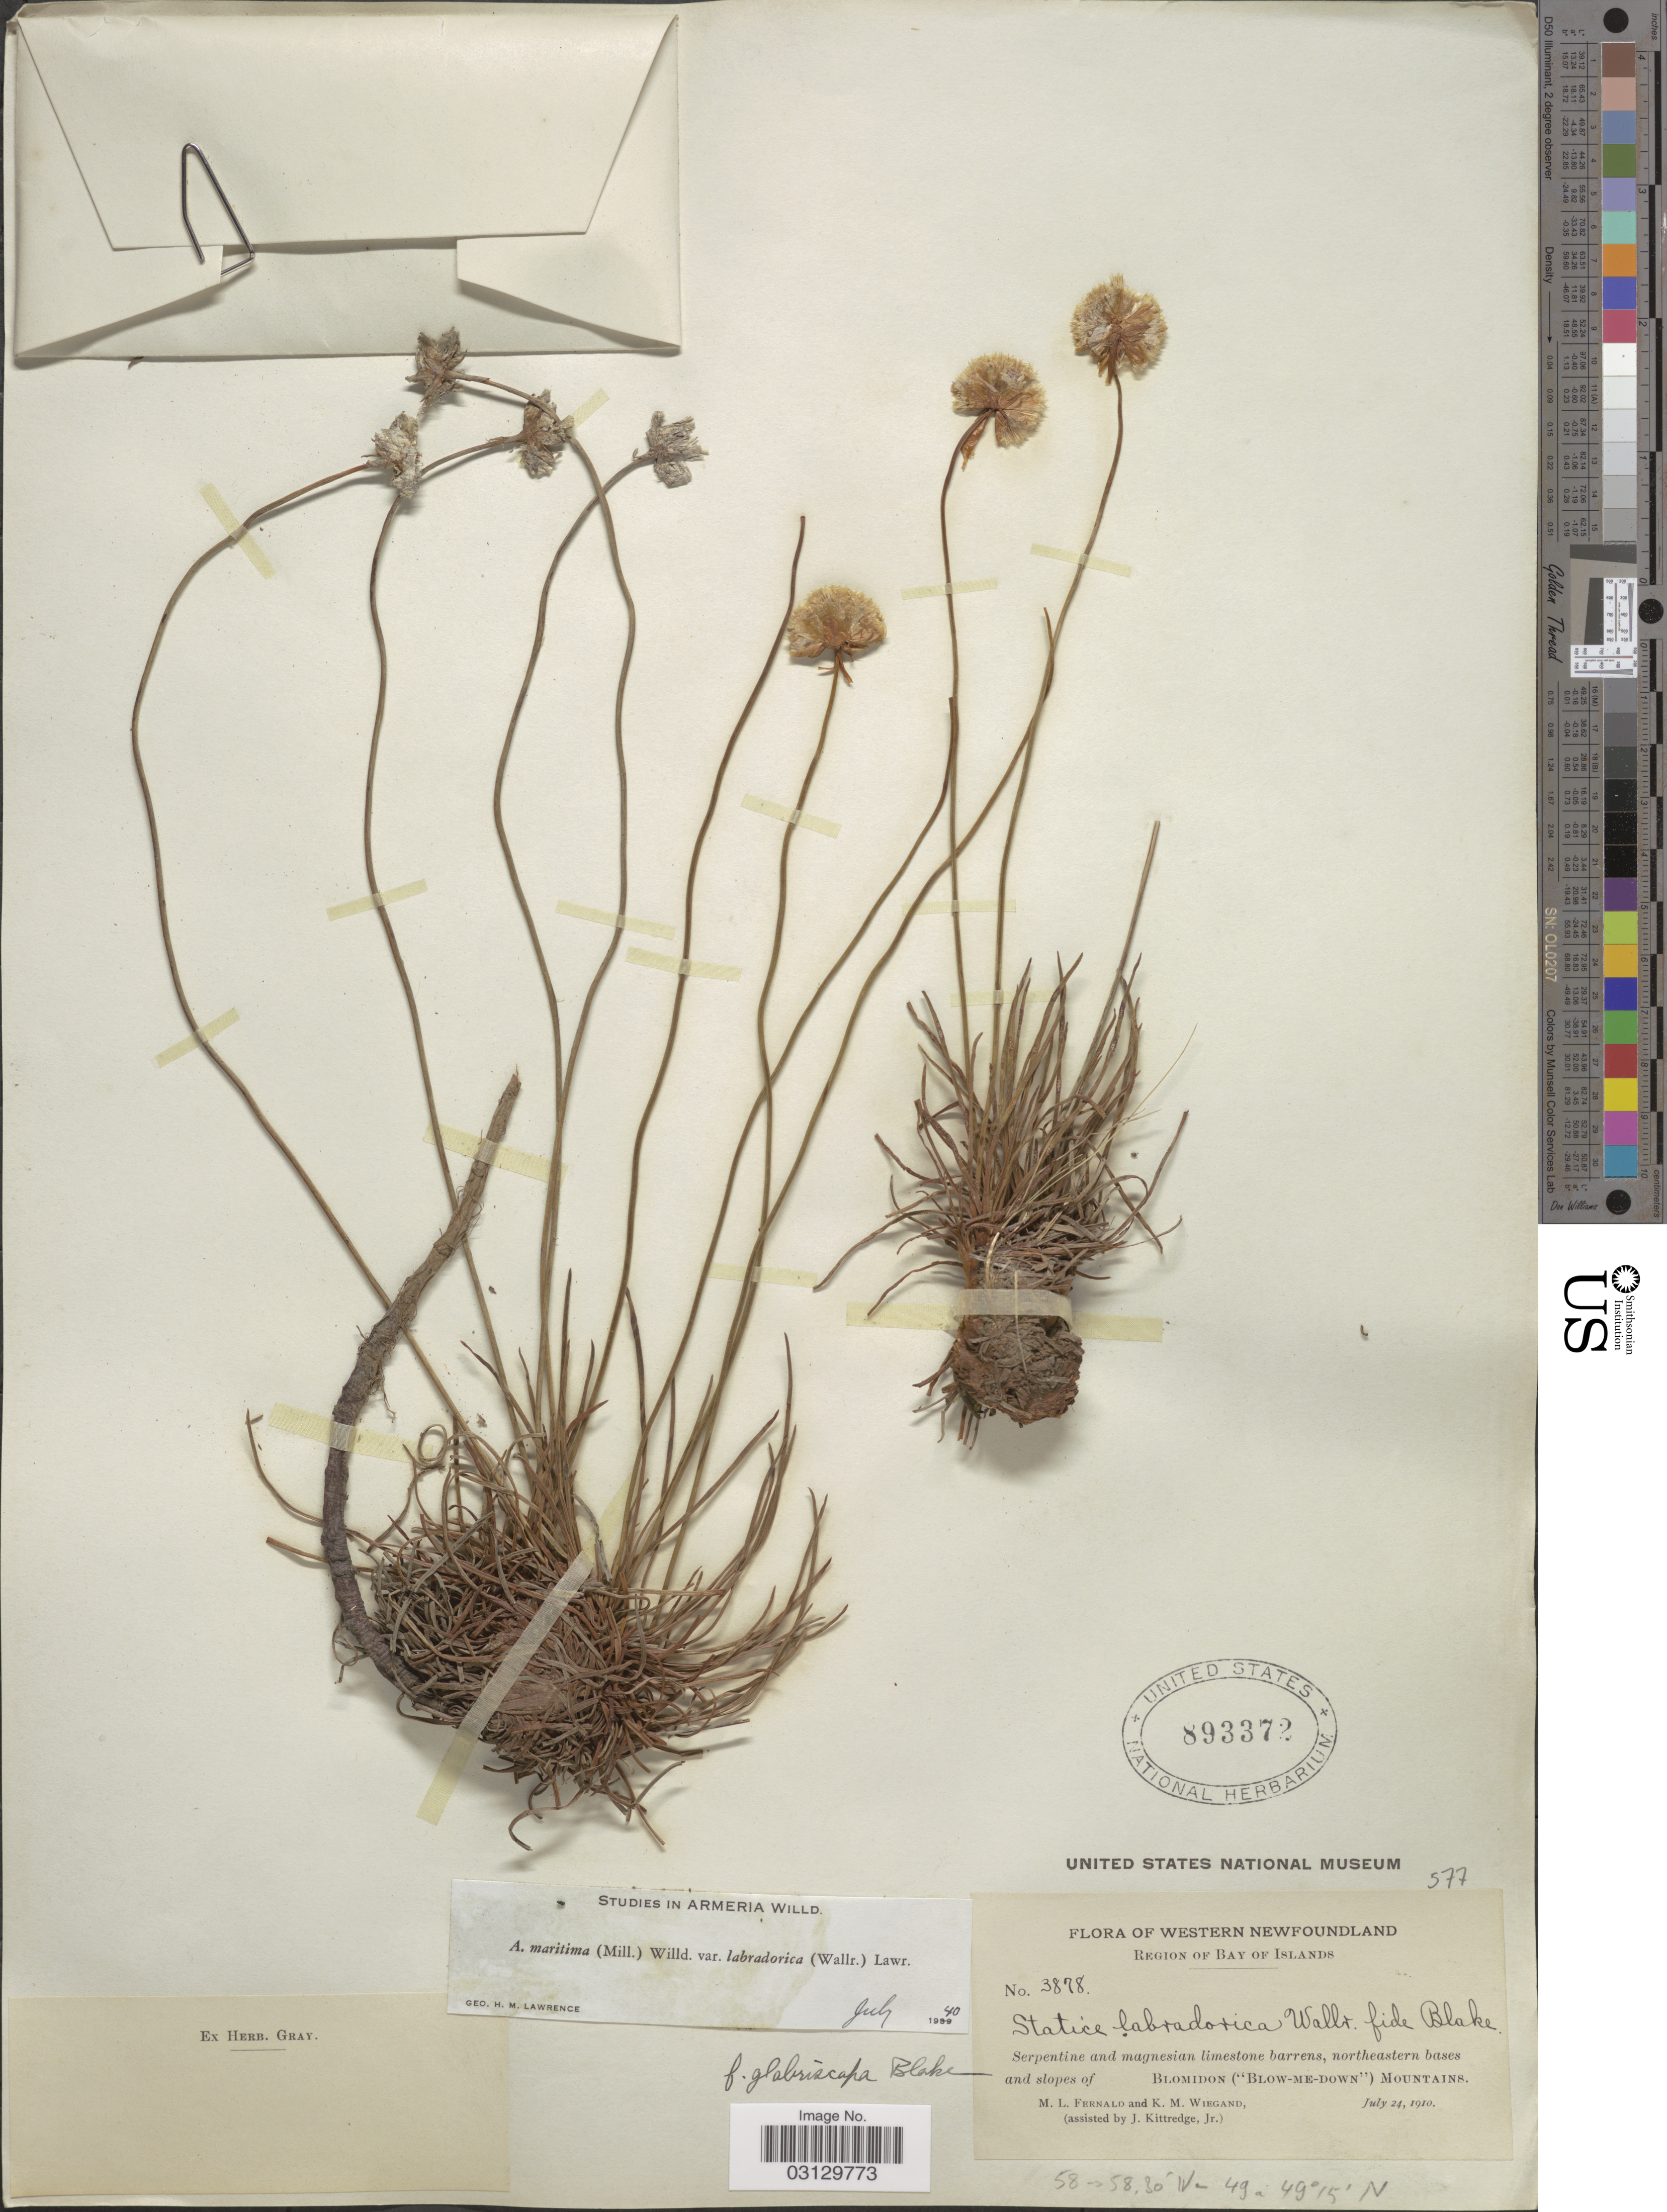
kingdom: Plantae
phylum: Tracheophyta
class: Magnoliopsida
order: Caryophyllales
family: Plumbaginaceae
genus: Armeria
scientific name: Armeria maritima subsp. sibirica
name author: (Turcz. ex Boiss.) Nyman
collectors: M. L. Fernald, K. M. Wiegand & J. Kittredge Jr.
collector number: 3878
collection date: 1910-07-24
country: Canada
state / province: Newfoundland and Labrador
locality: Western Newfoundland. Region of Bay of Islands. Northeastern bases and slopes of Blomidon ("Blow-me-Down") Mountains.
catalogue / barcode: US 893372